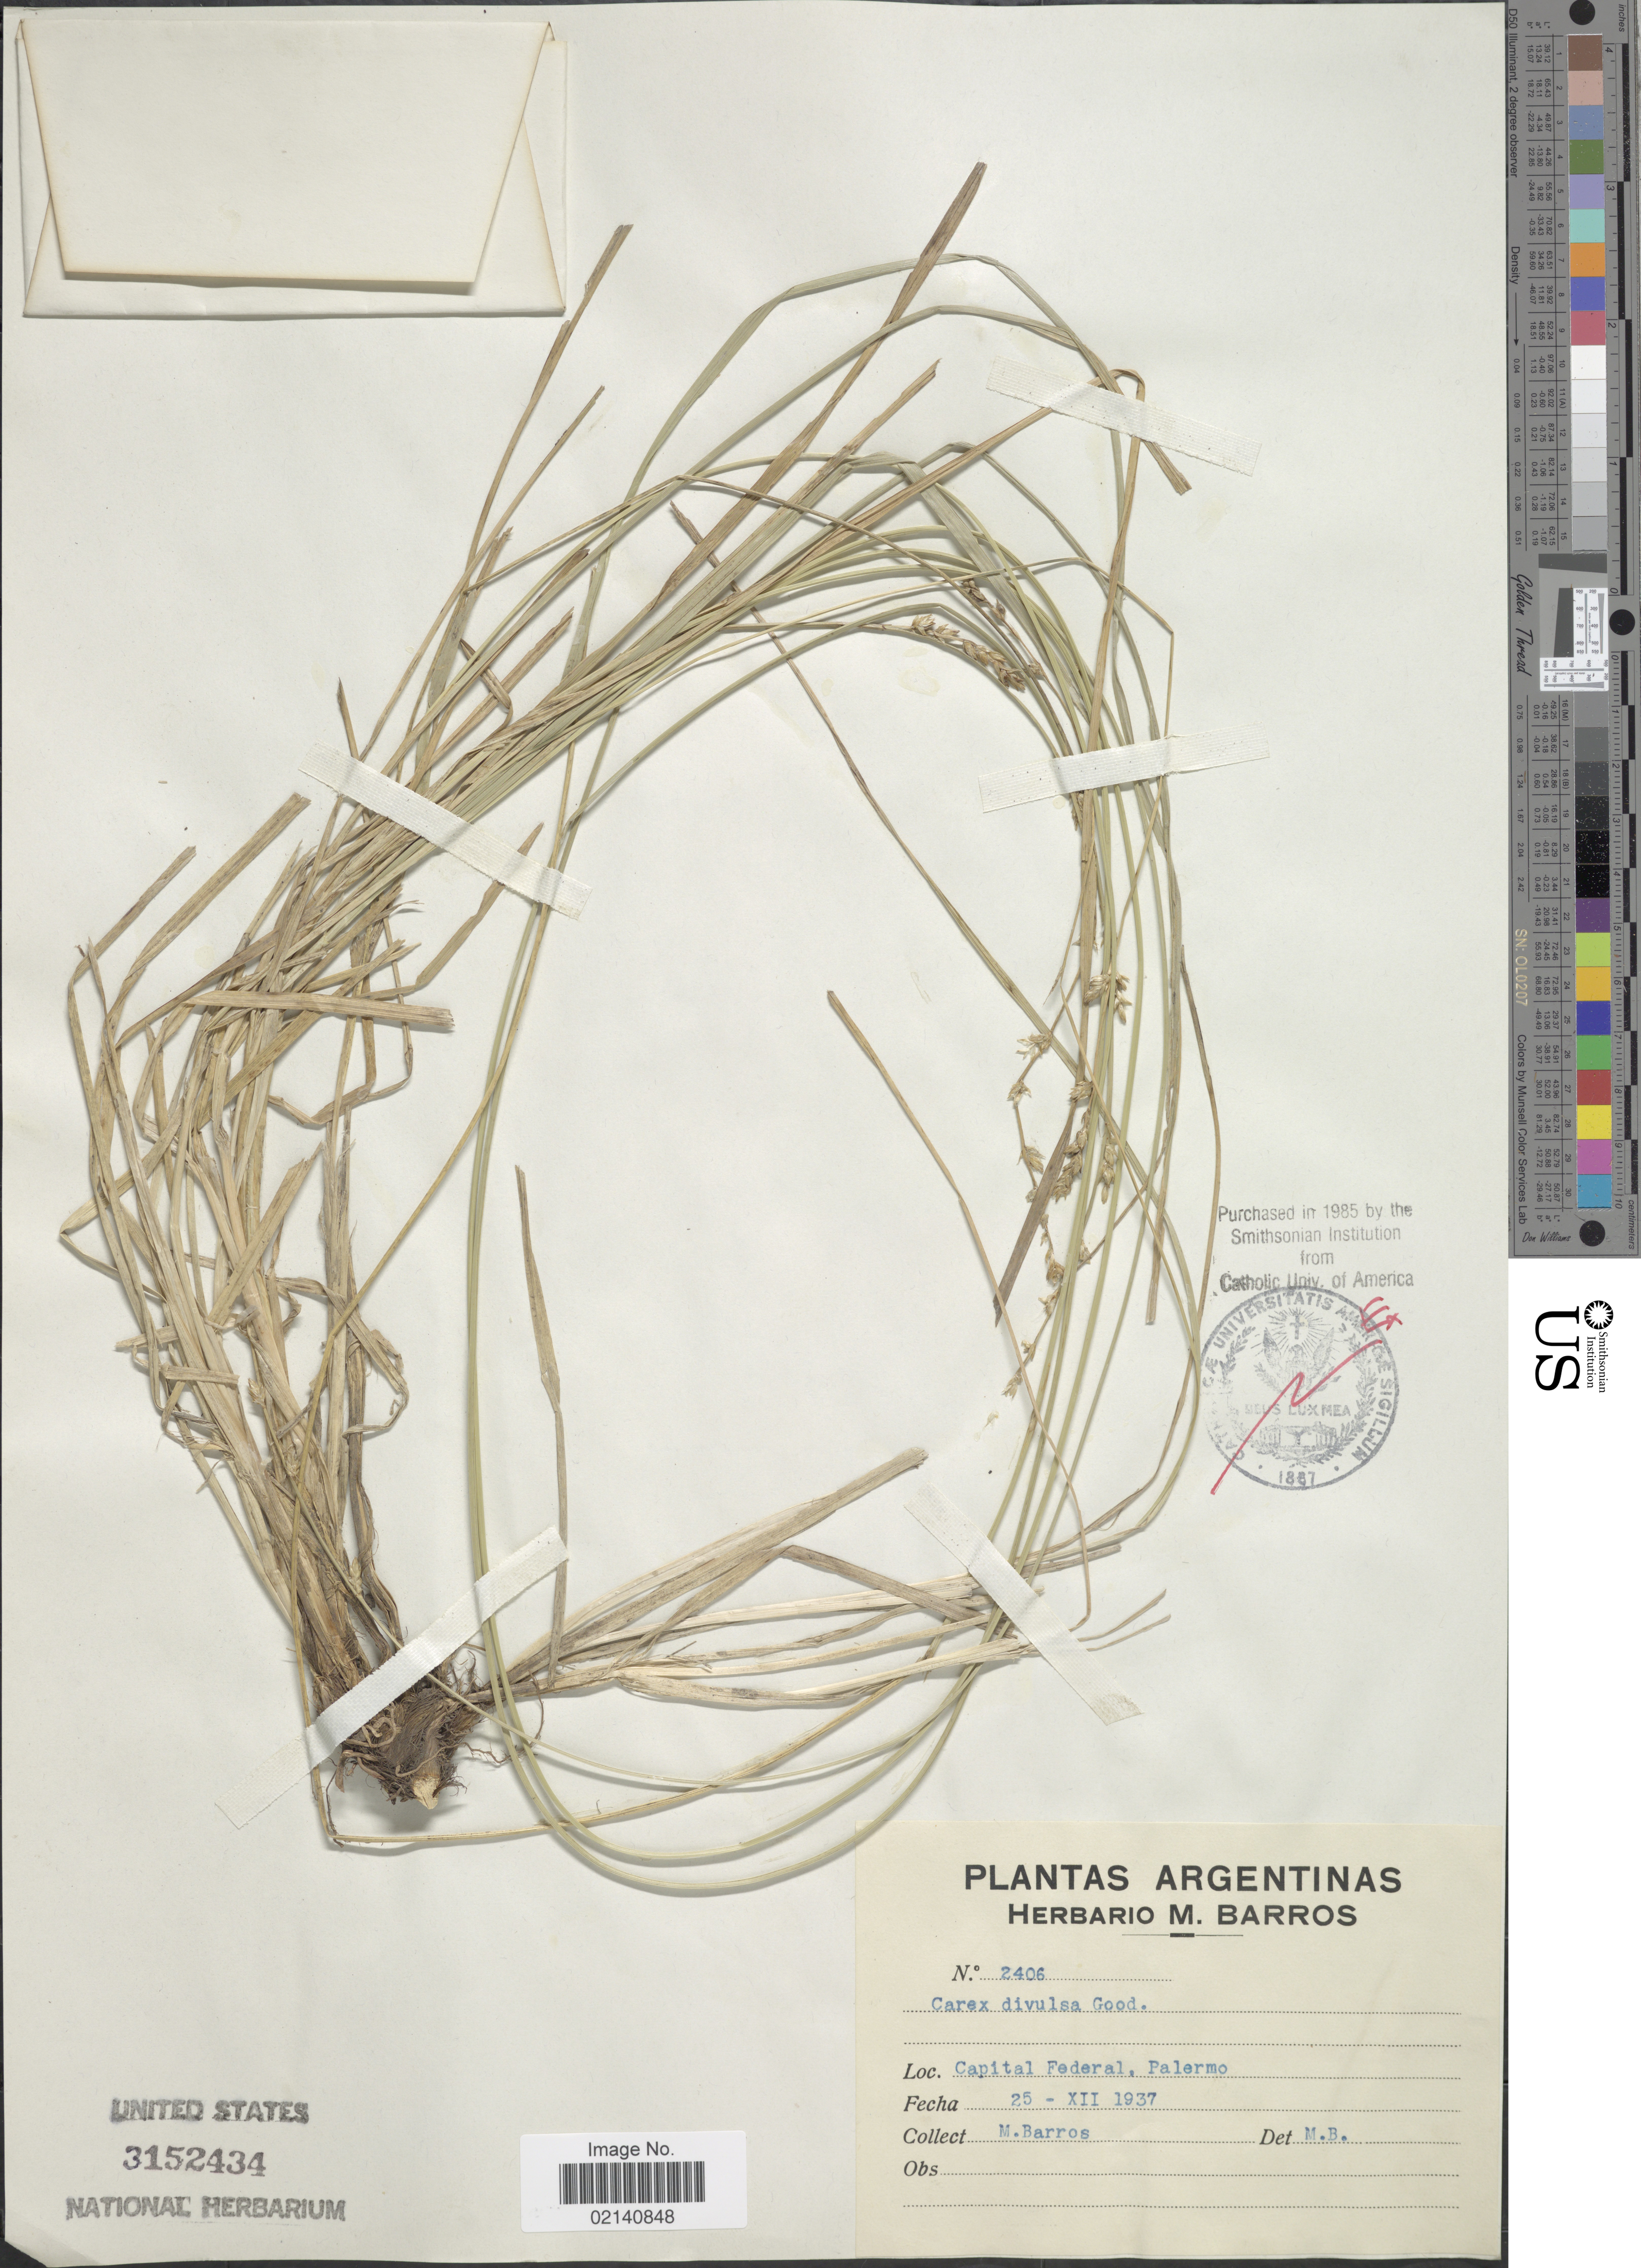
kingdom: Plantae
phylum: Tracheophyta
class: Liliopsida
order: Poales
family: Cyperaceae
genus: Carex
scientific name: Carex divulsa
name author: Stokes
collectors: M. Barros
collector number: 2406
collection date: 1937-12-25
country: Argentina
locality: Capital Federal, Palermo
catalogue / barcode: US 3152434